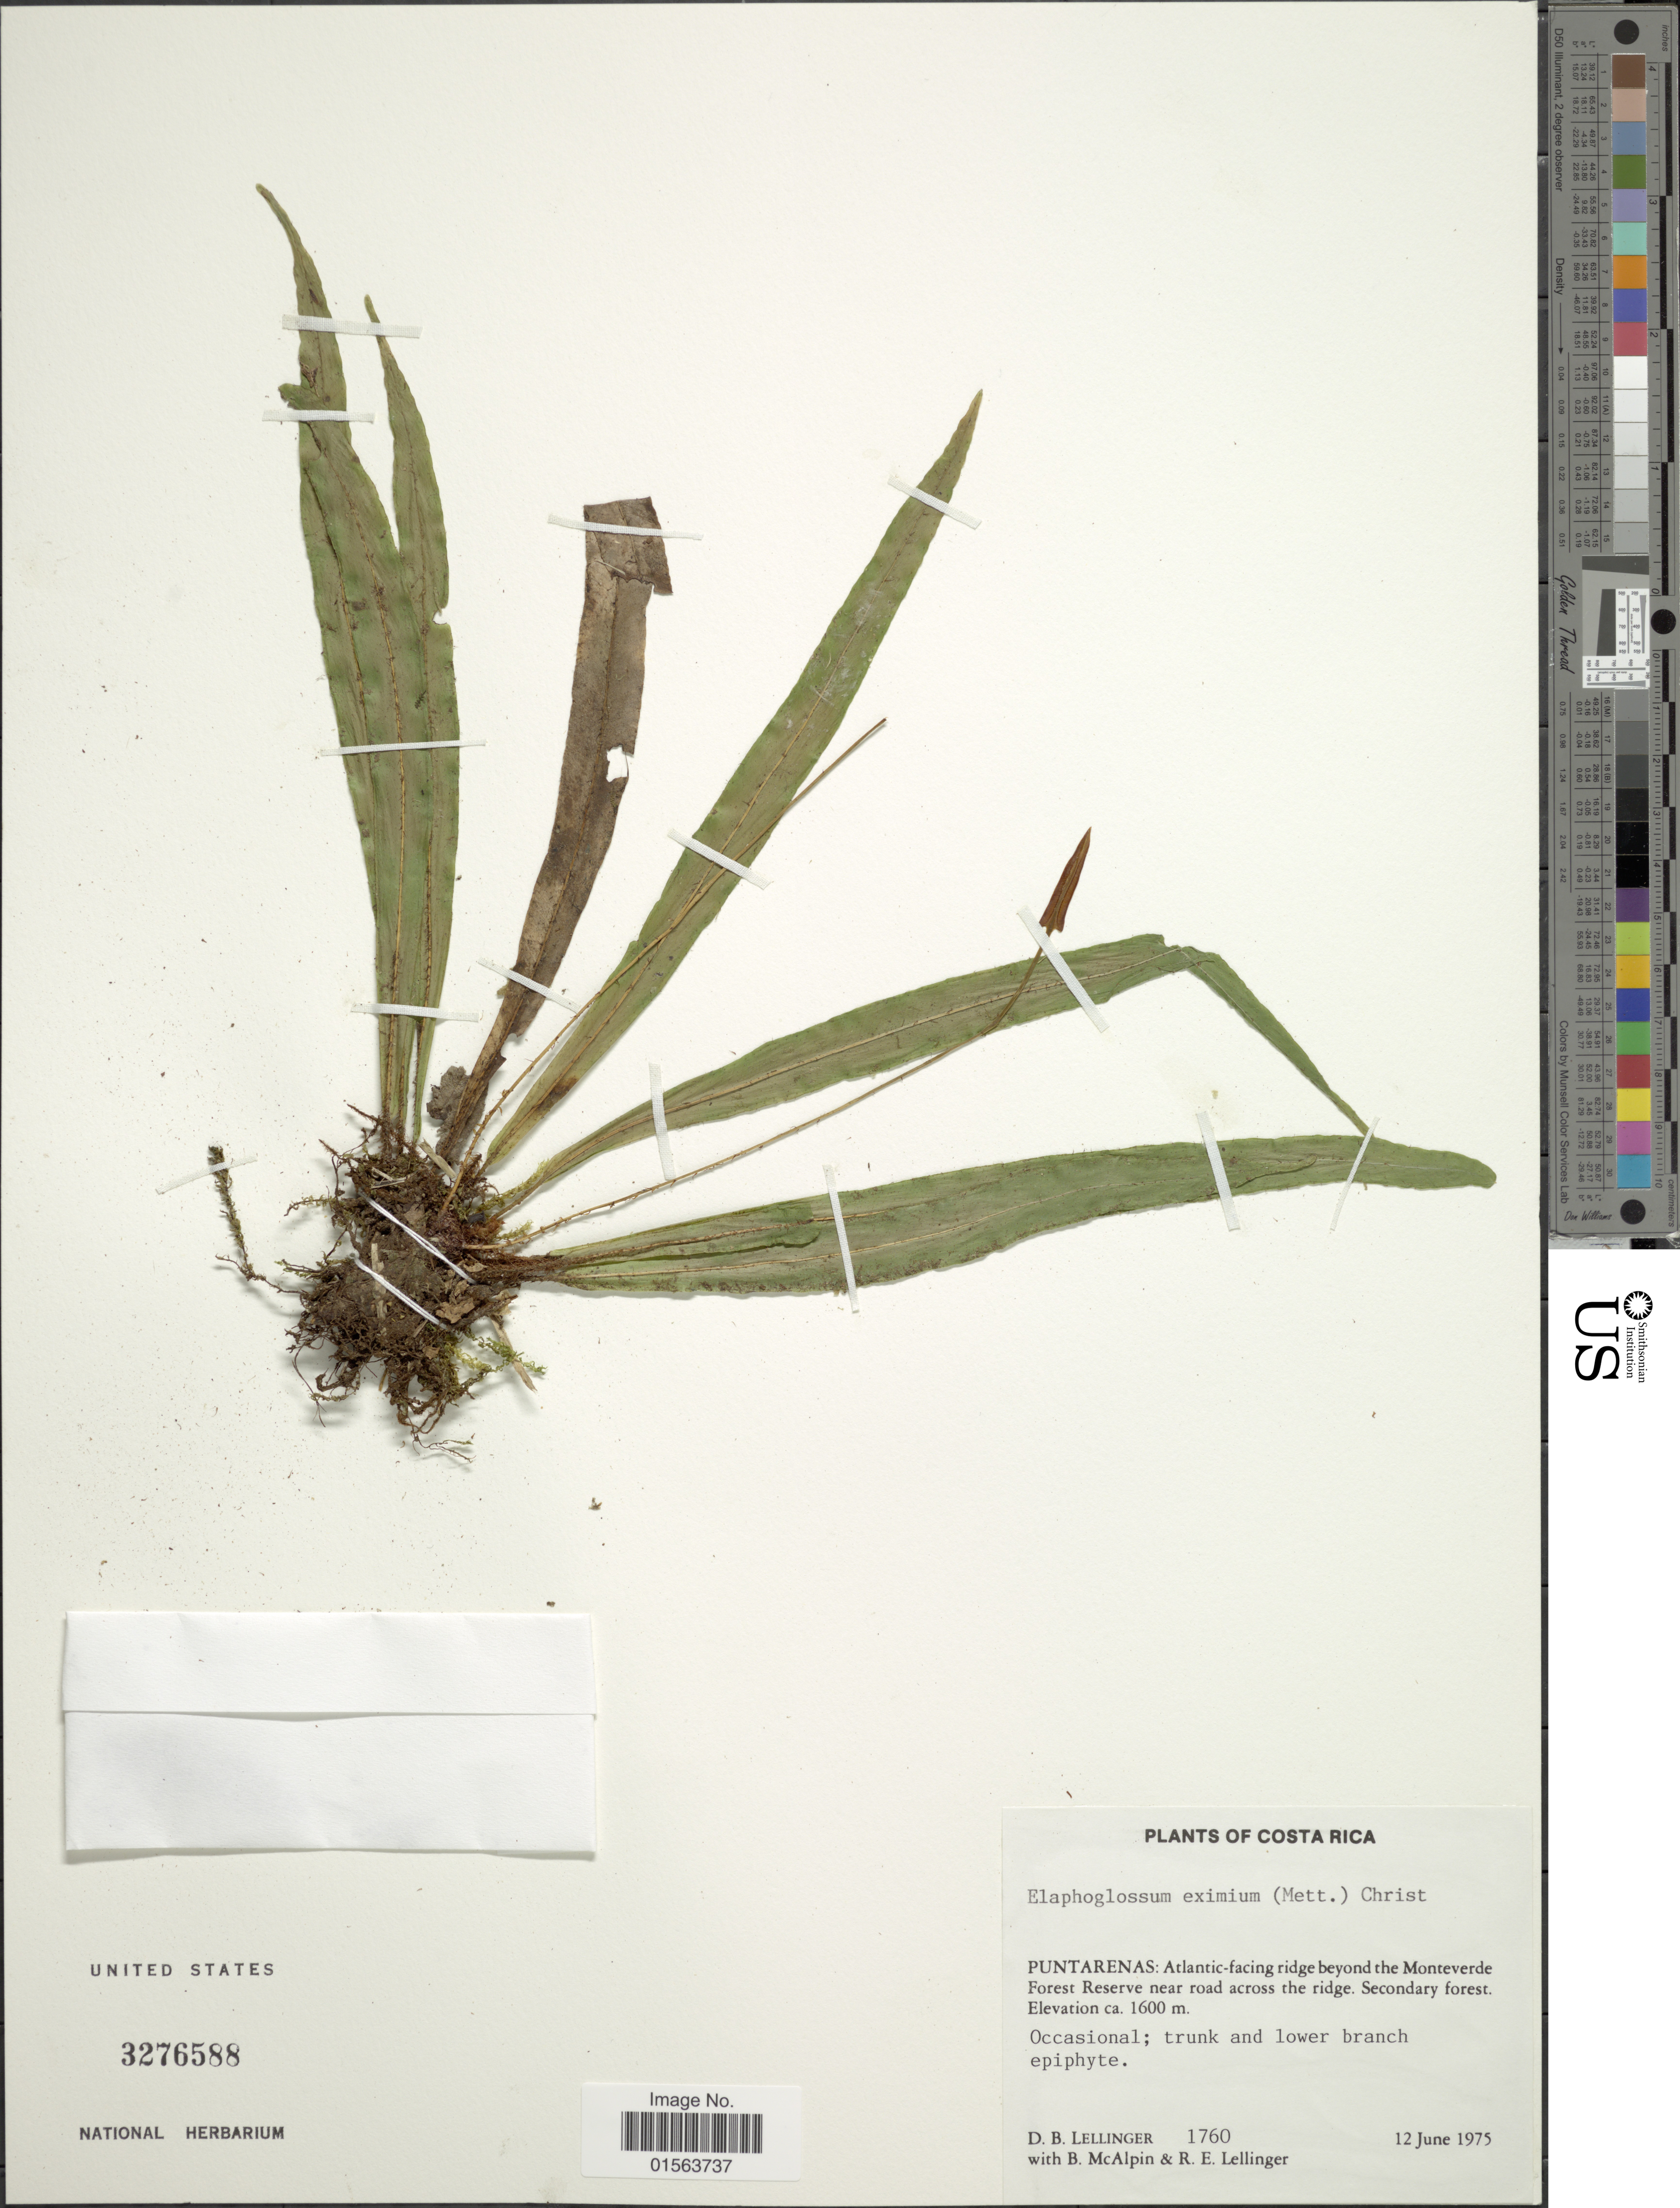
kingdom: Plantae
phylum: Tracheophyta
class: Polypodiopsida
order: Polypodiales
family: Dryopteridaceae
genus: Elaphoglossum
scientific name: Elaphoglossum eximium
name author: (Mett.) Christ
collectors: D. B. Lellinger, B. McAlpin & R. E. Lellinger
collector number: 1760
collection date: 1975-06-12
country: Costa Rica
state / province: Puntarenas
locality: Puntarenas: Atlantic-facing ridge beyond the Monteverde Forest Reserve near road across the ridge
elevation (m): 1600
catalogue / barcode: US 3276588